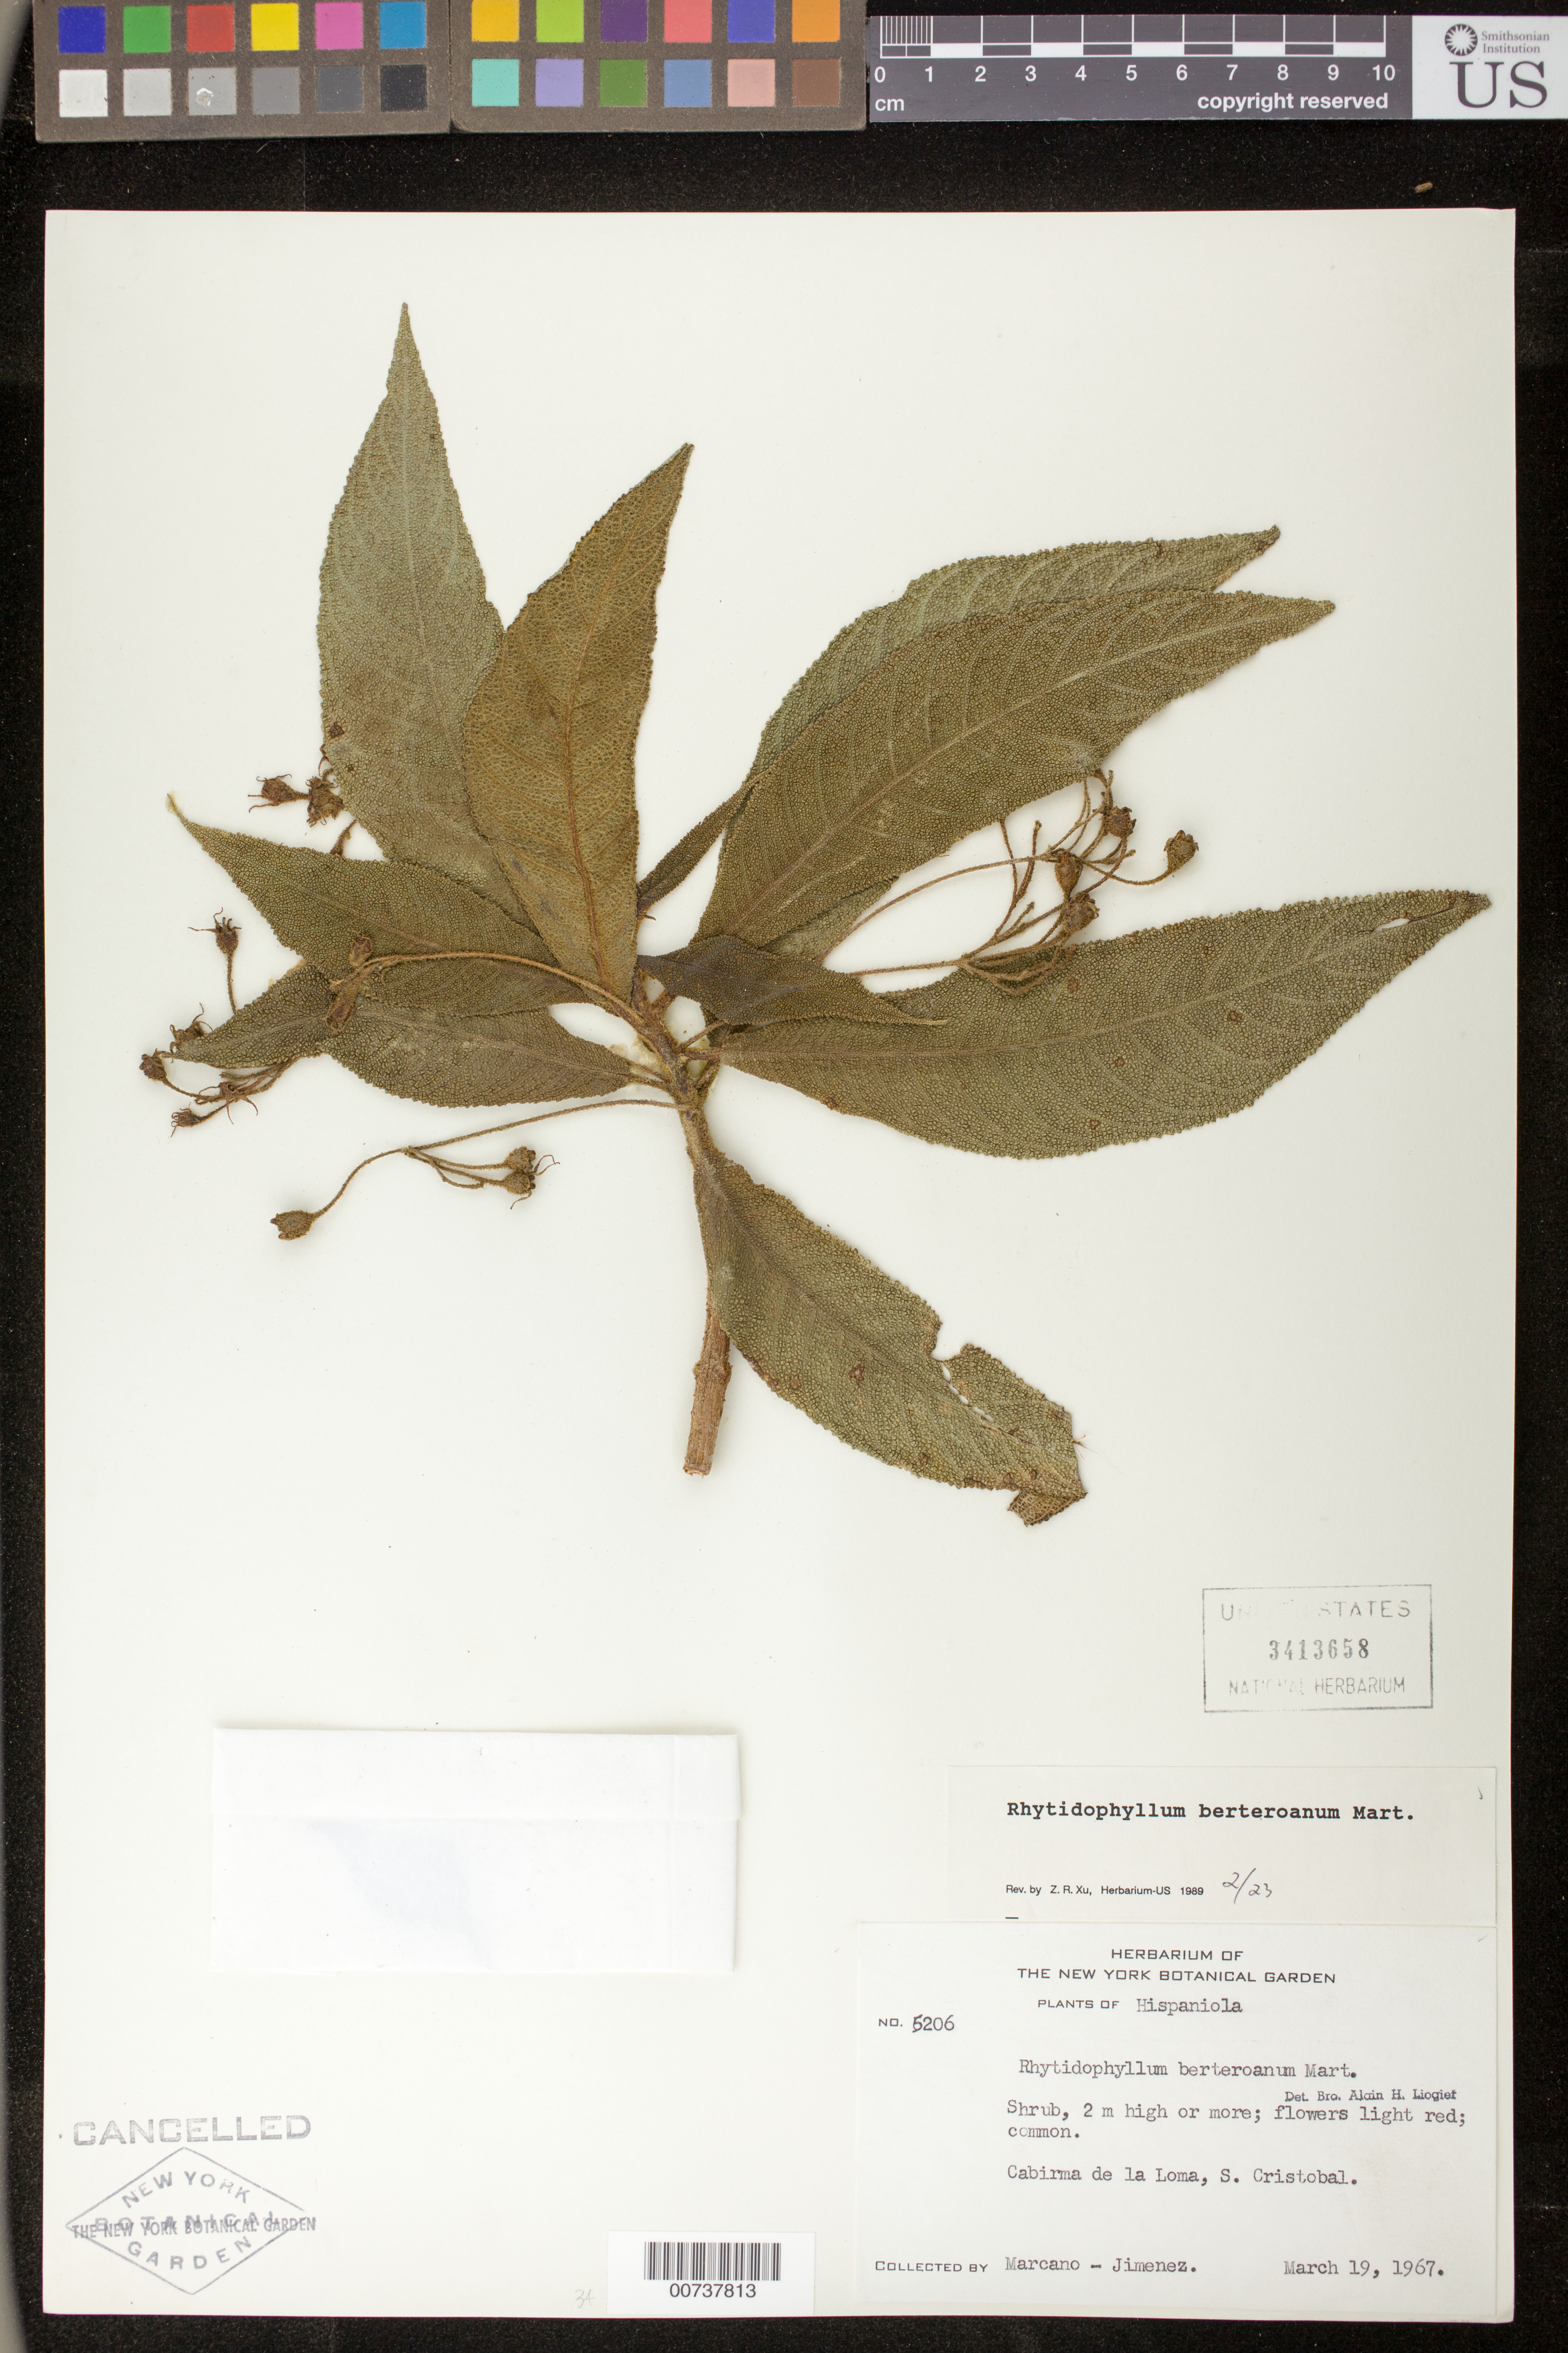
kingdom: Plantae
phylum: Tracheophyta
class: Magnoliopsida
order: Lamiales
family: Gesneriaceae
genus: Rhytidophyllum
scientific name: Rhytidophyllum berteroanum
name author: Mart.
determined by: Xu, Z. R.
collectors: E. J. Marcano F. & J. J. Jiménez Almonte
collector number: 5206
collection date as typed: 19 Mar 1967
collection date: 1967-03-19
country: Dominican Republic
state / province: San Cristóbal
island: Hispaniola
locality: Cabirma de La Loma, San Cristóbal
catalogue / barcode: US 3413658